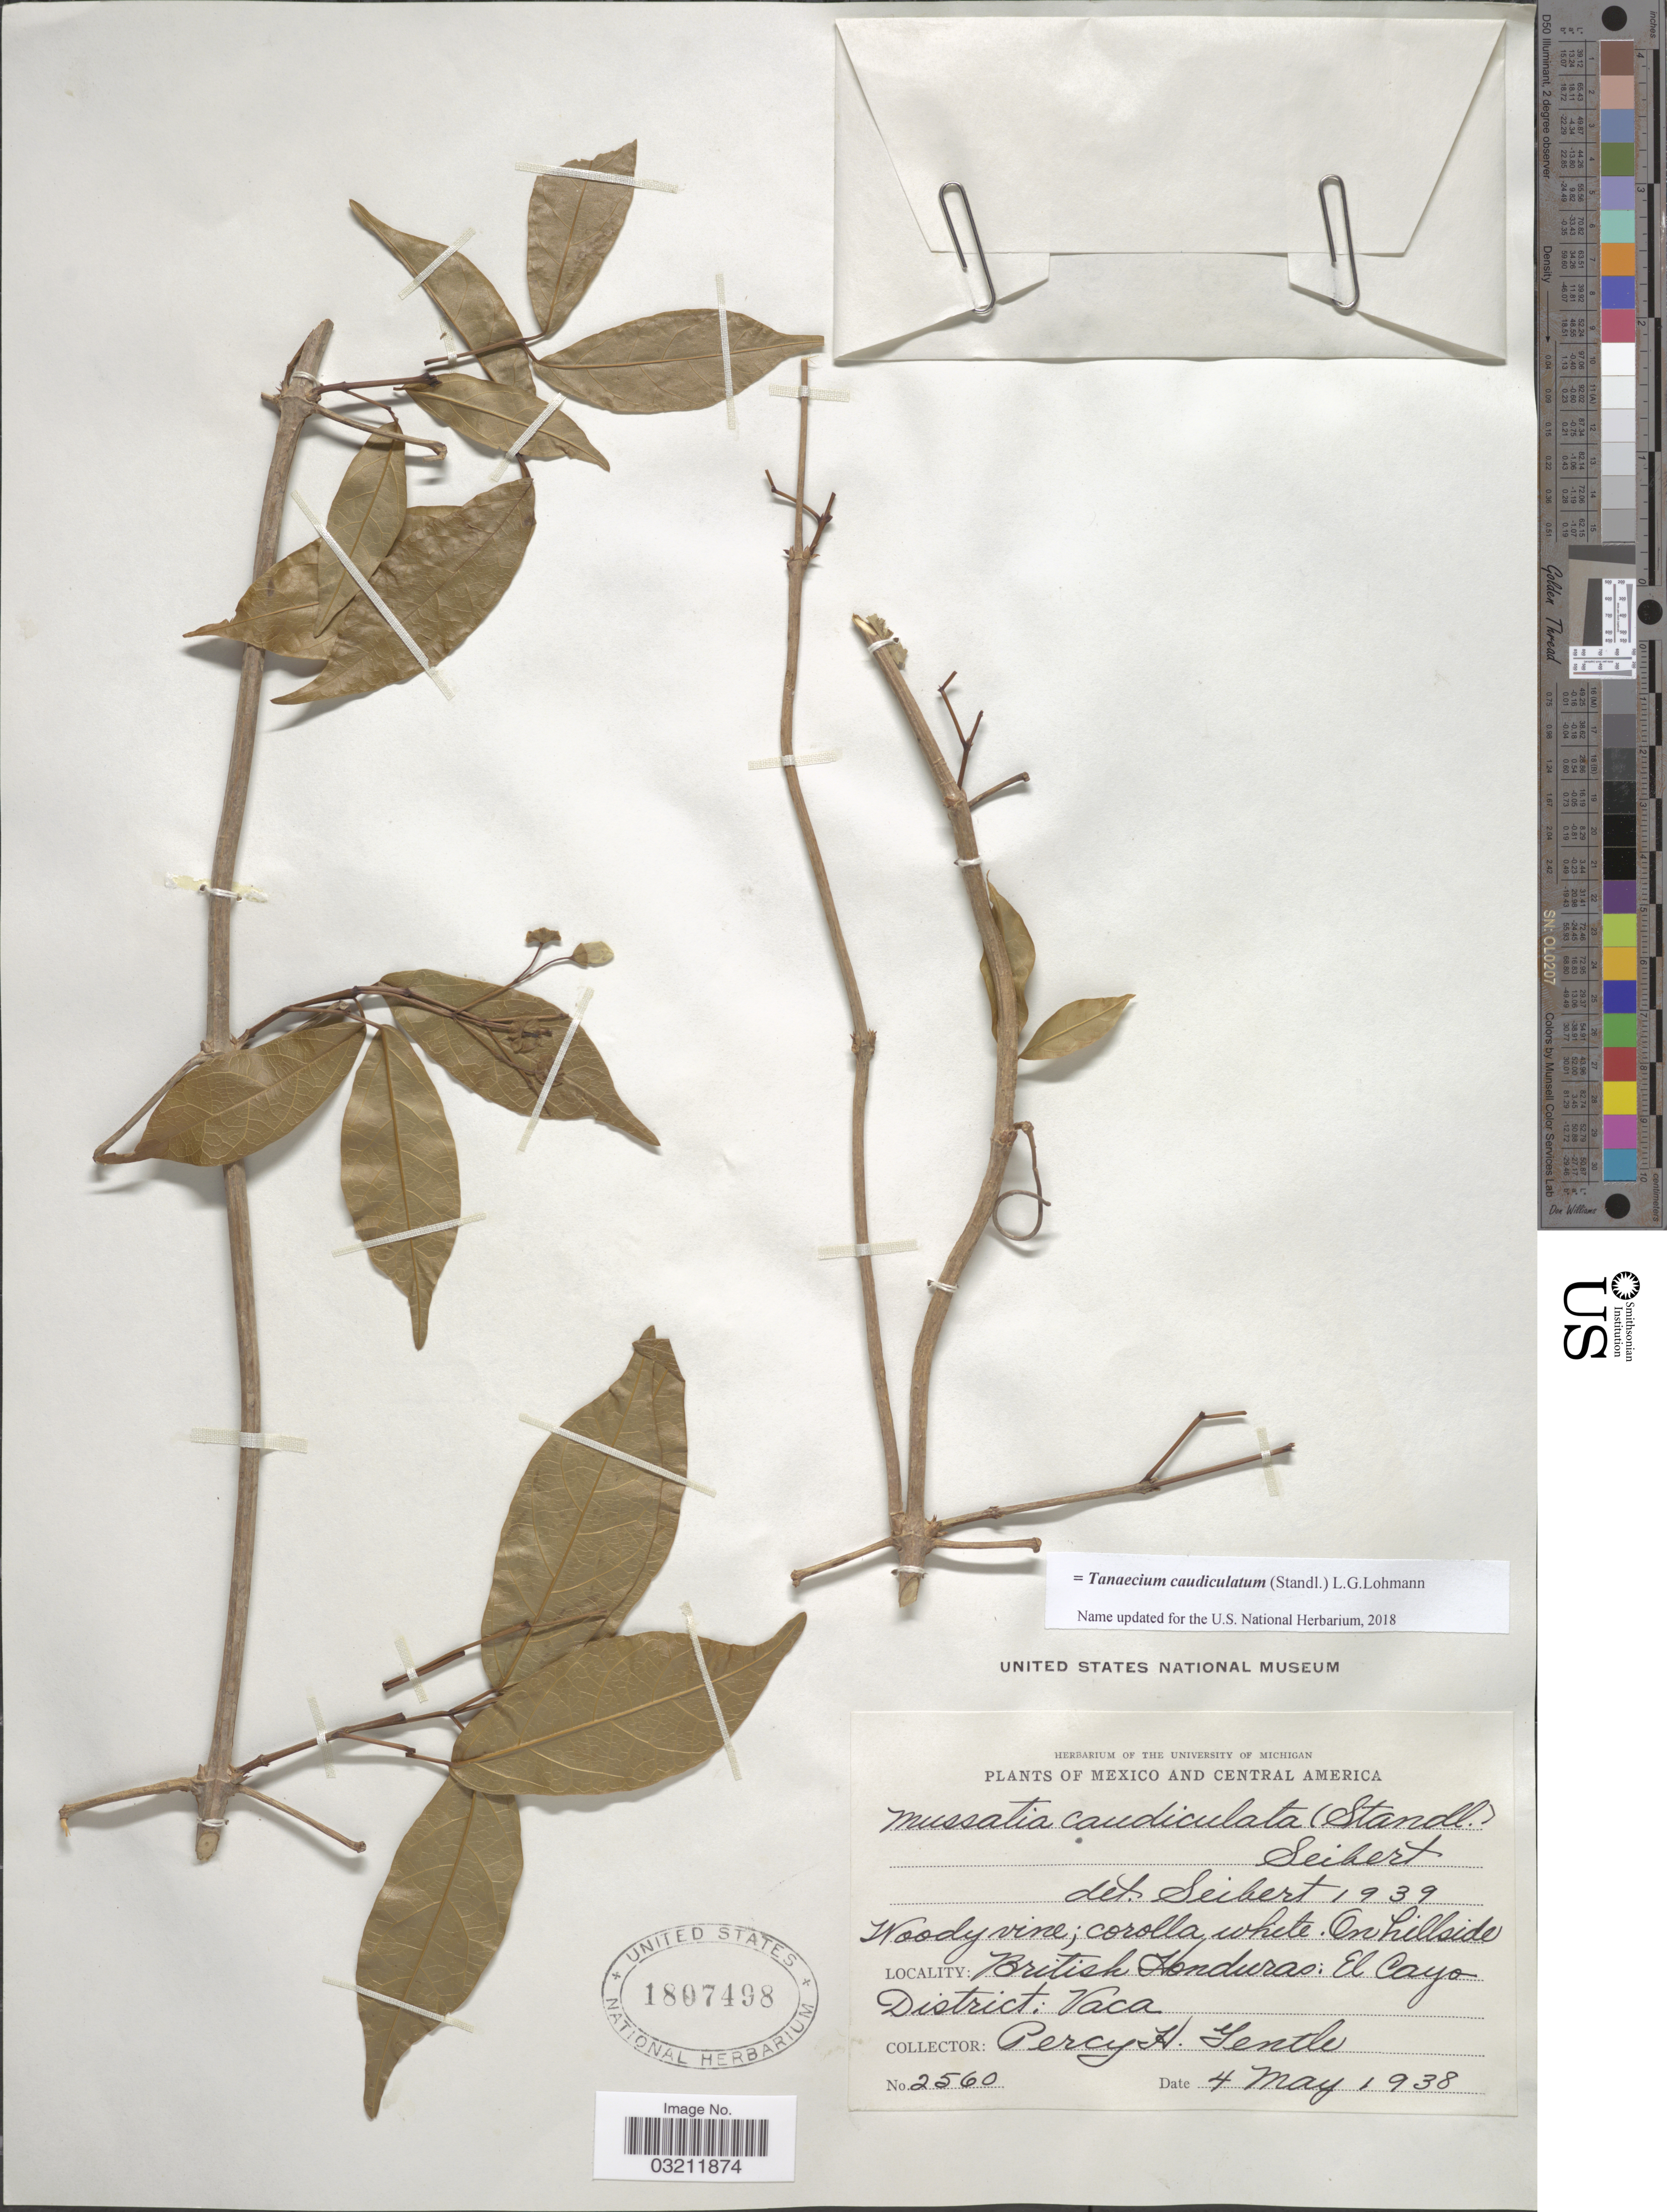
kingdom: Plantae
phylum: Tracheophyta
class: Magnoliopsida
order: Lamiales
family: Bignoniaceae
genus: Tanaecium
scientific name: Tanaecium caudiculatum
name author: (Standl.) L.G. Lohmann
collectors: P. H. Gentle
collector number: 2560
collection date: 1938-05-04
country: Belize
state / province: Cayo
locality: British Honduras: El Cayo District: Vaca.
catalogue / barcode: US 1807498